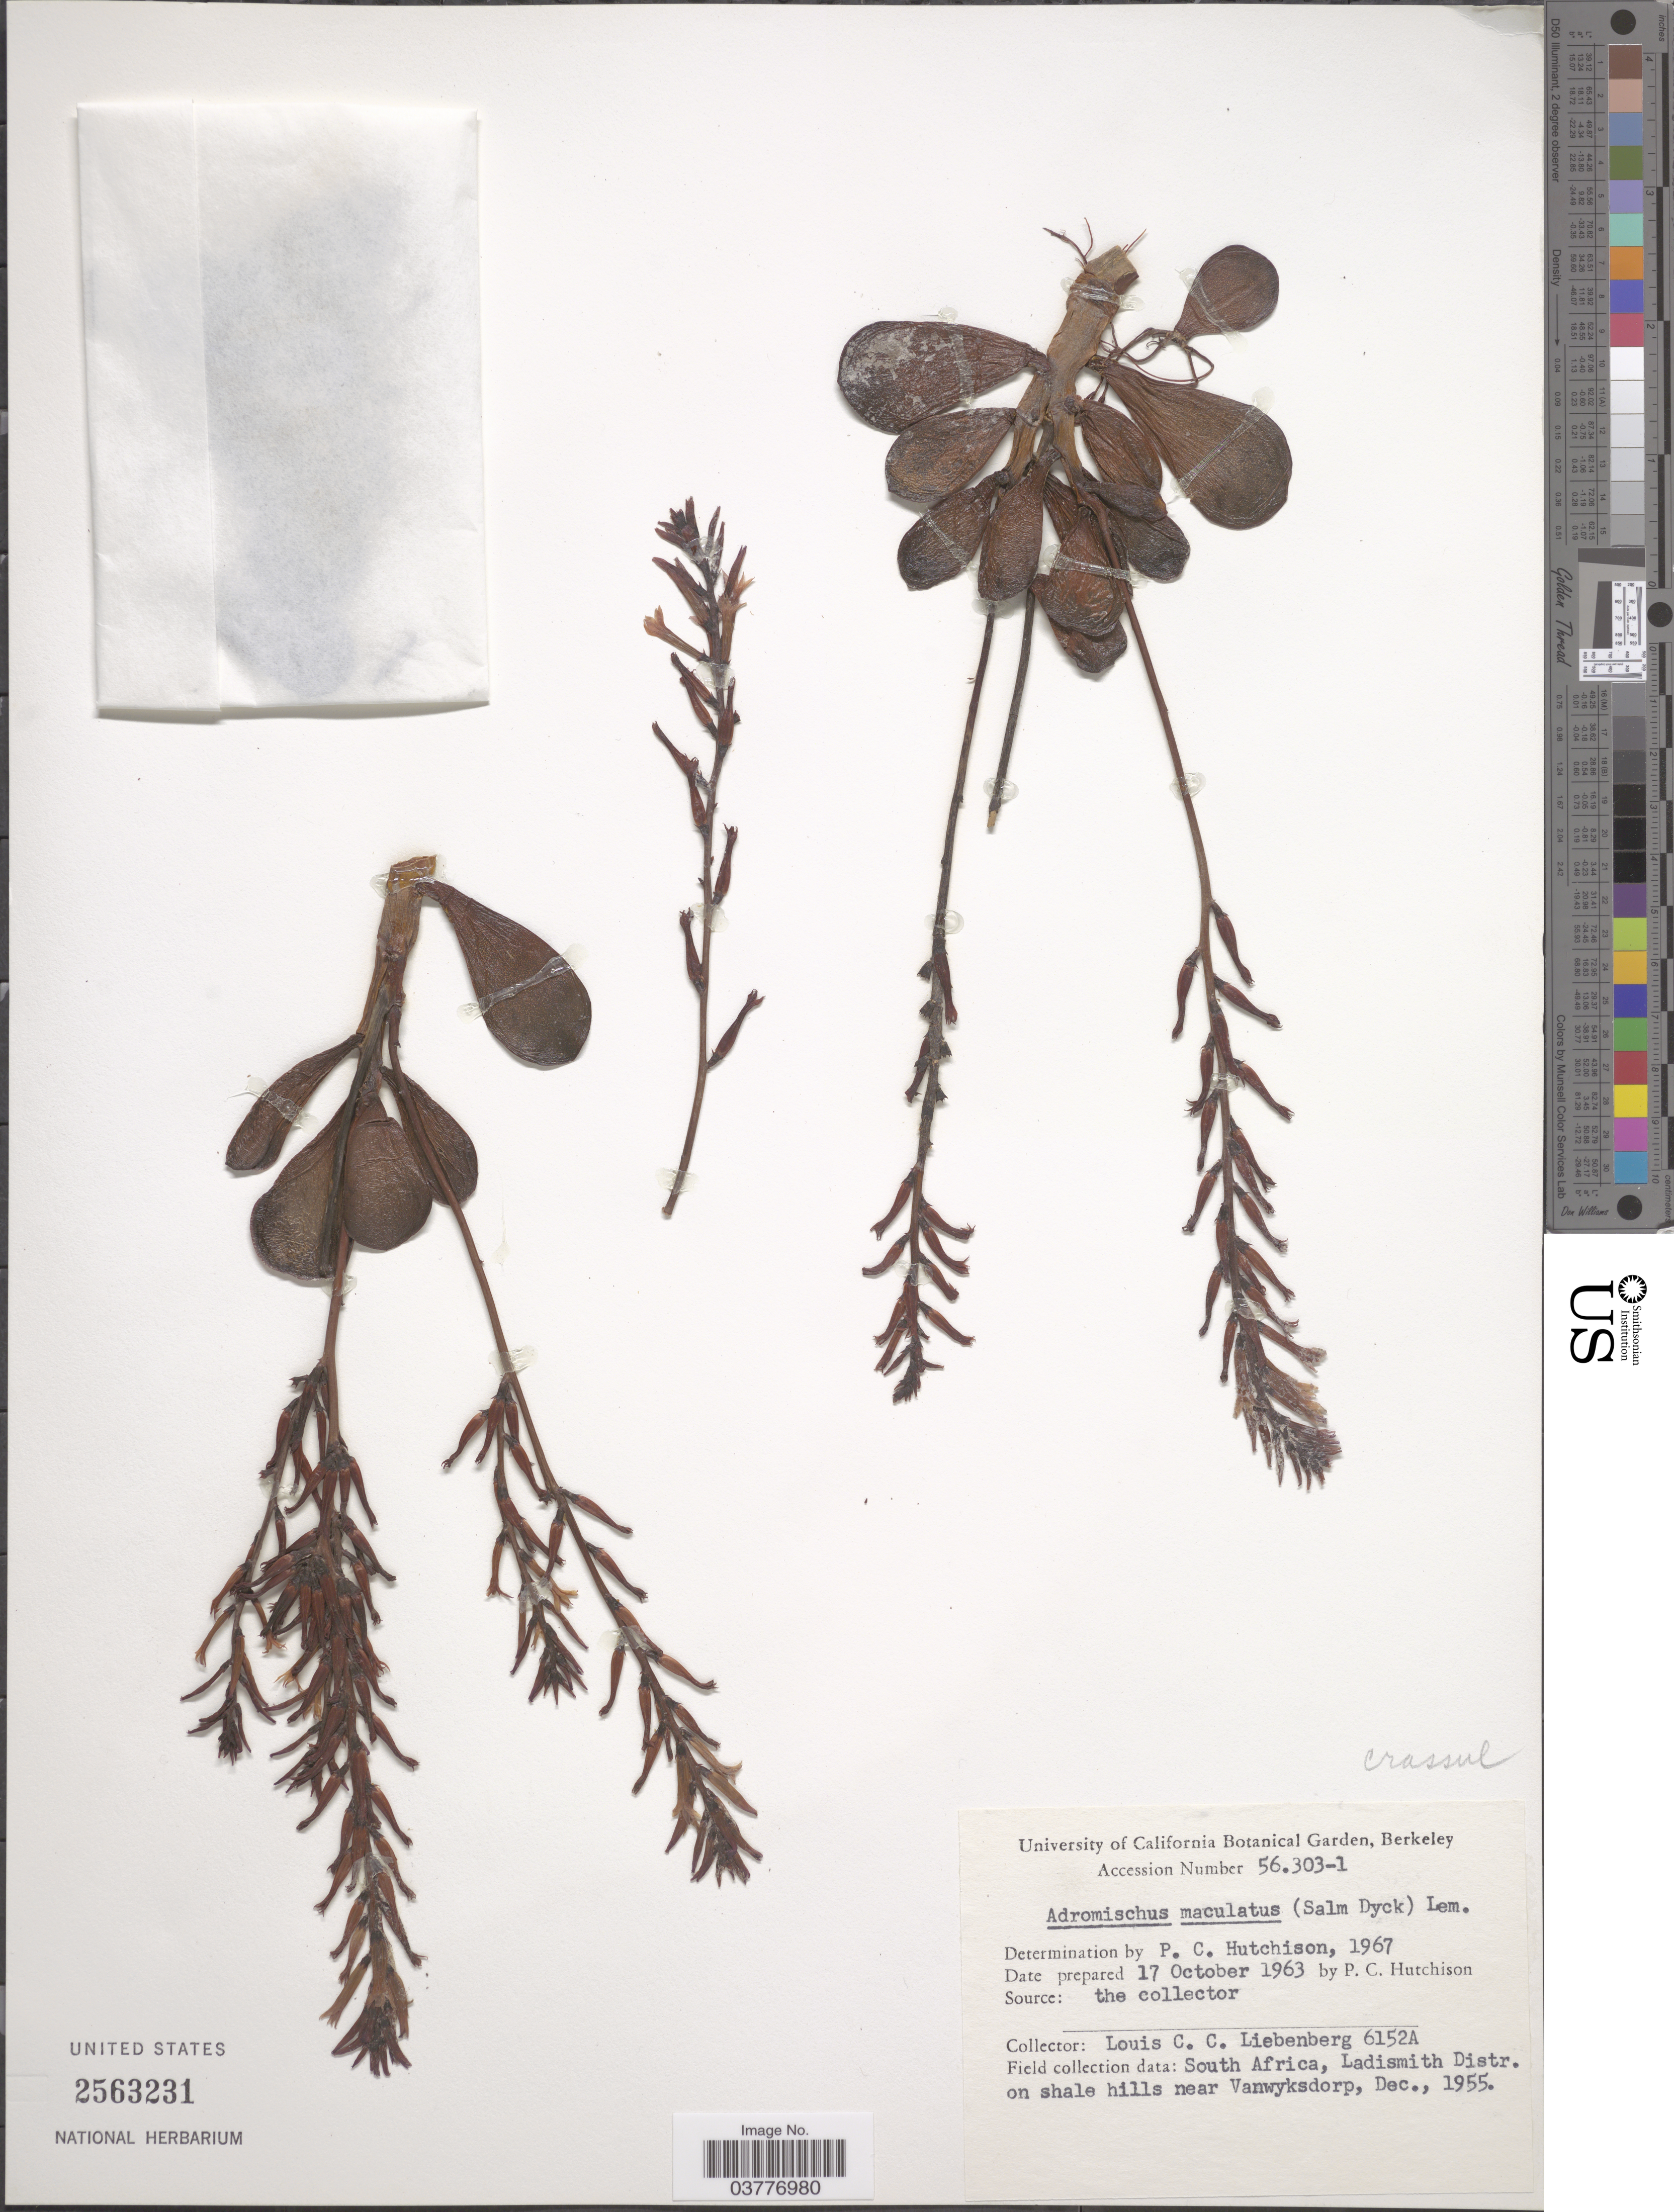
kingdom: Plantae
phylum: Tracheophyta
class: Magnoliopsida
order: Saxifragales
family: Crassulaceae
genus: Adromischus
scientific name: Adromischus maculatus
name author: (Salm-Dyck) Lem.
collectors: P. C. Hutchison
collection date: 1963-10-17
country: United States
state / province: California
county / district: Alameda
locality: University of California Botanical Garden, Berkeley.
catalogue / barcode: US 2563231